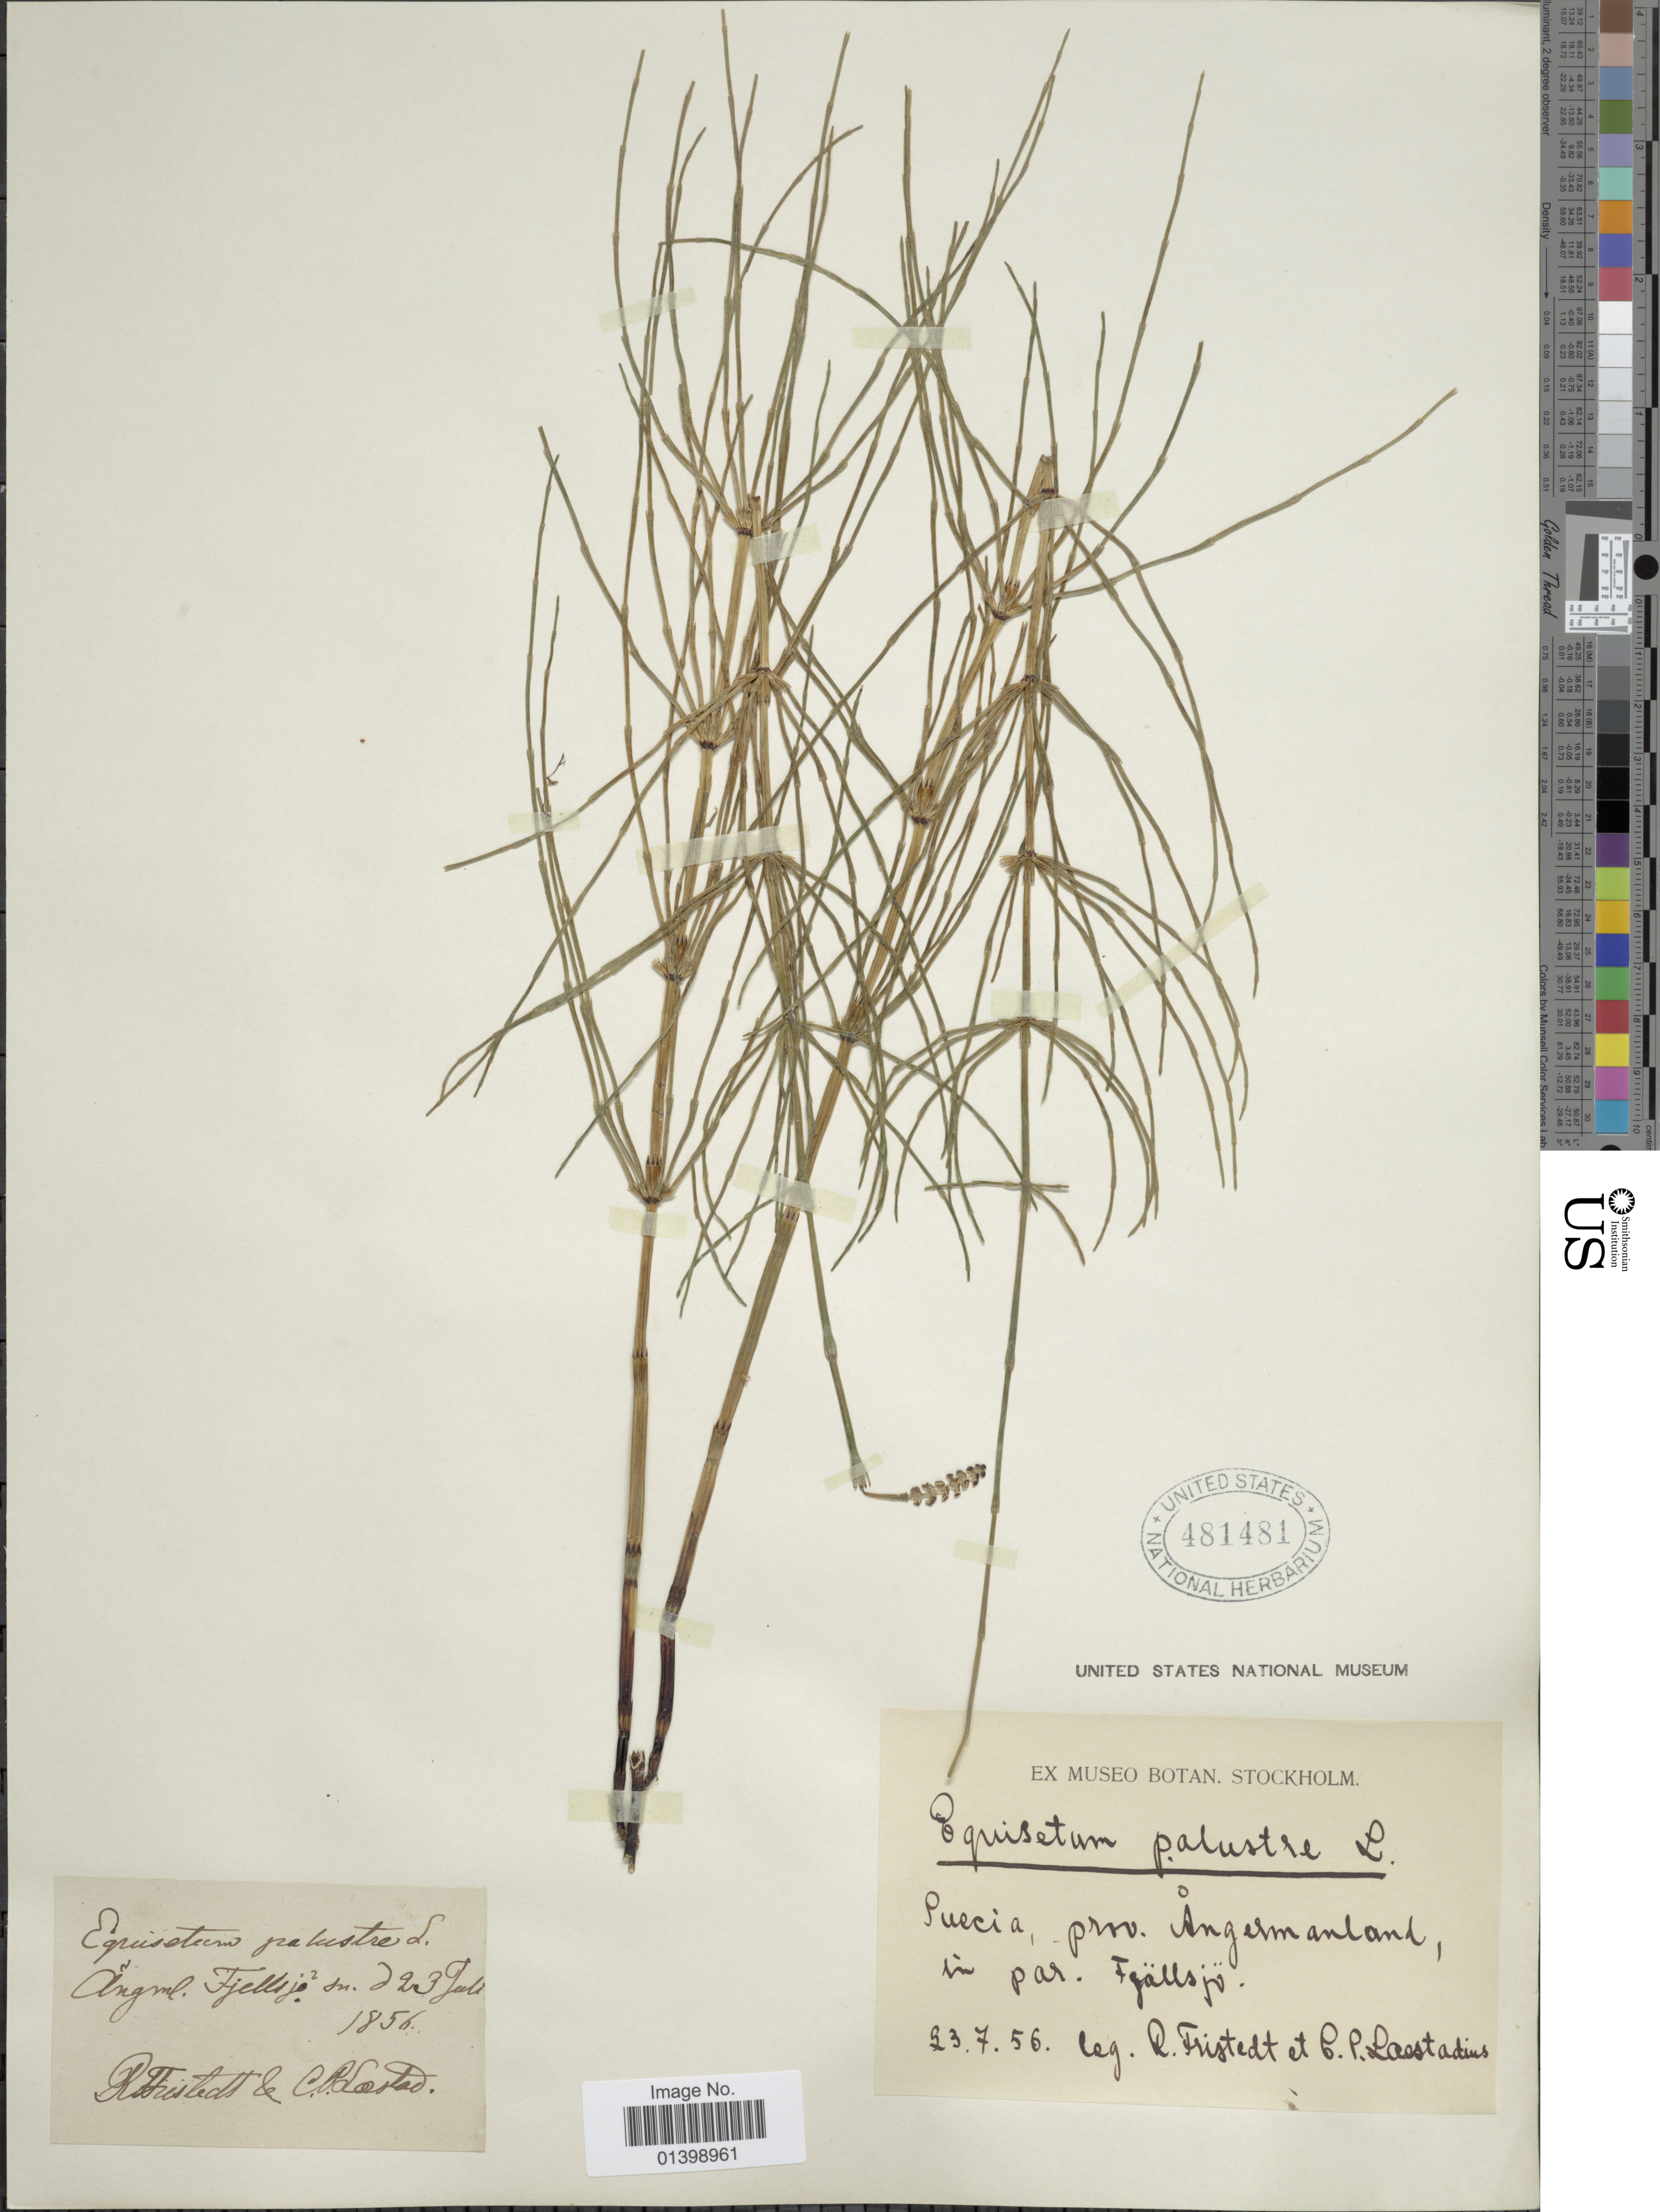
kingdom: Plantae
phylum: Tracheophyta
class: Polypodiopsida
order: Equisetales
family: Equisetaceae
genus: Equisetum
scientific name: Equisetum palustre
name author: L.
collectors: R. Fristedt & C. Laestadius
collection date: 1856-07-23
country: Sweden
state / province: Västernorrland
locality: Fjällsjö sn.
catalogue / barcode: US 481481